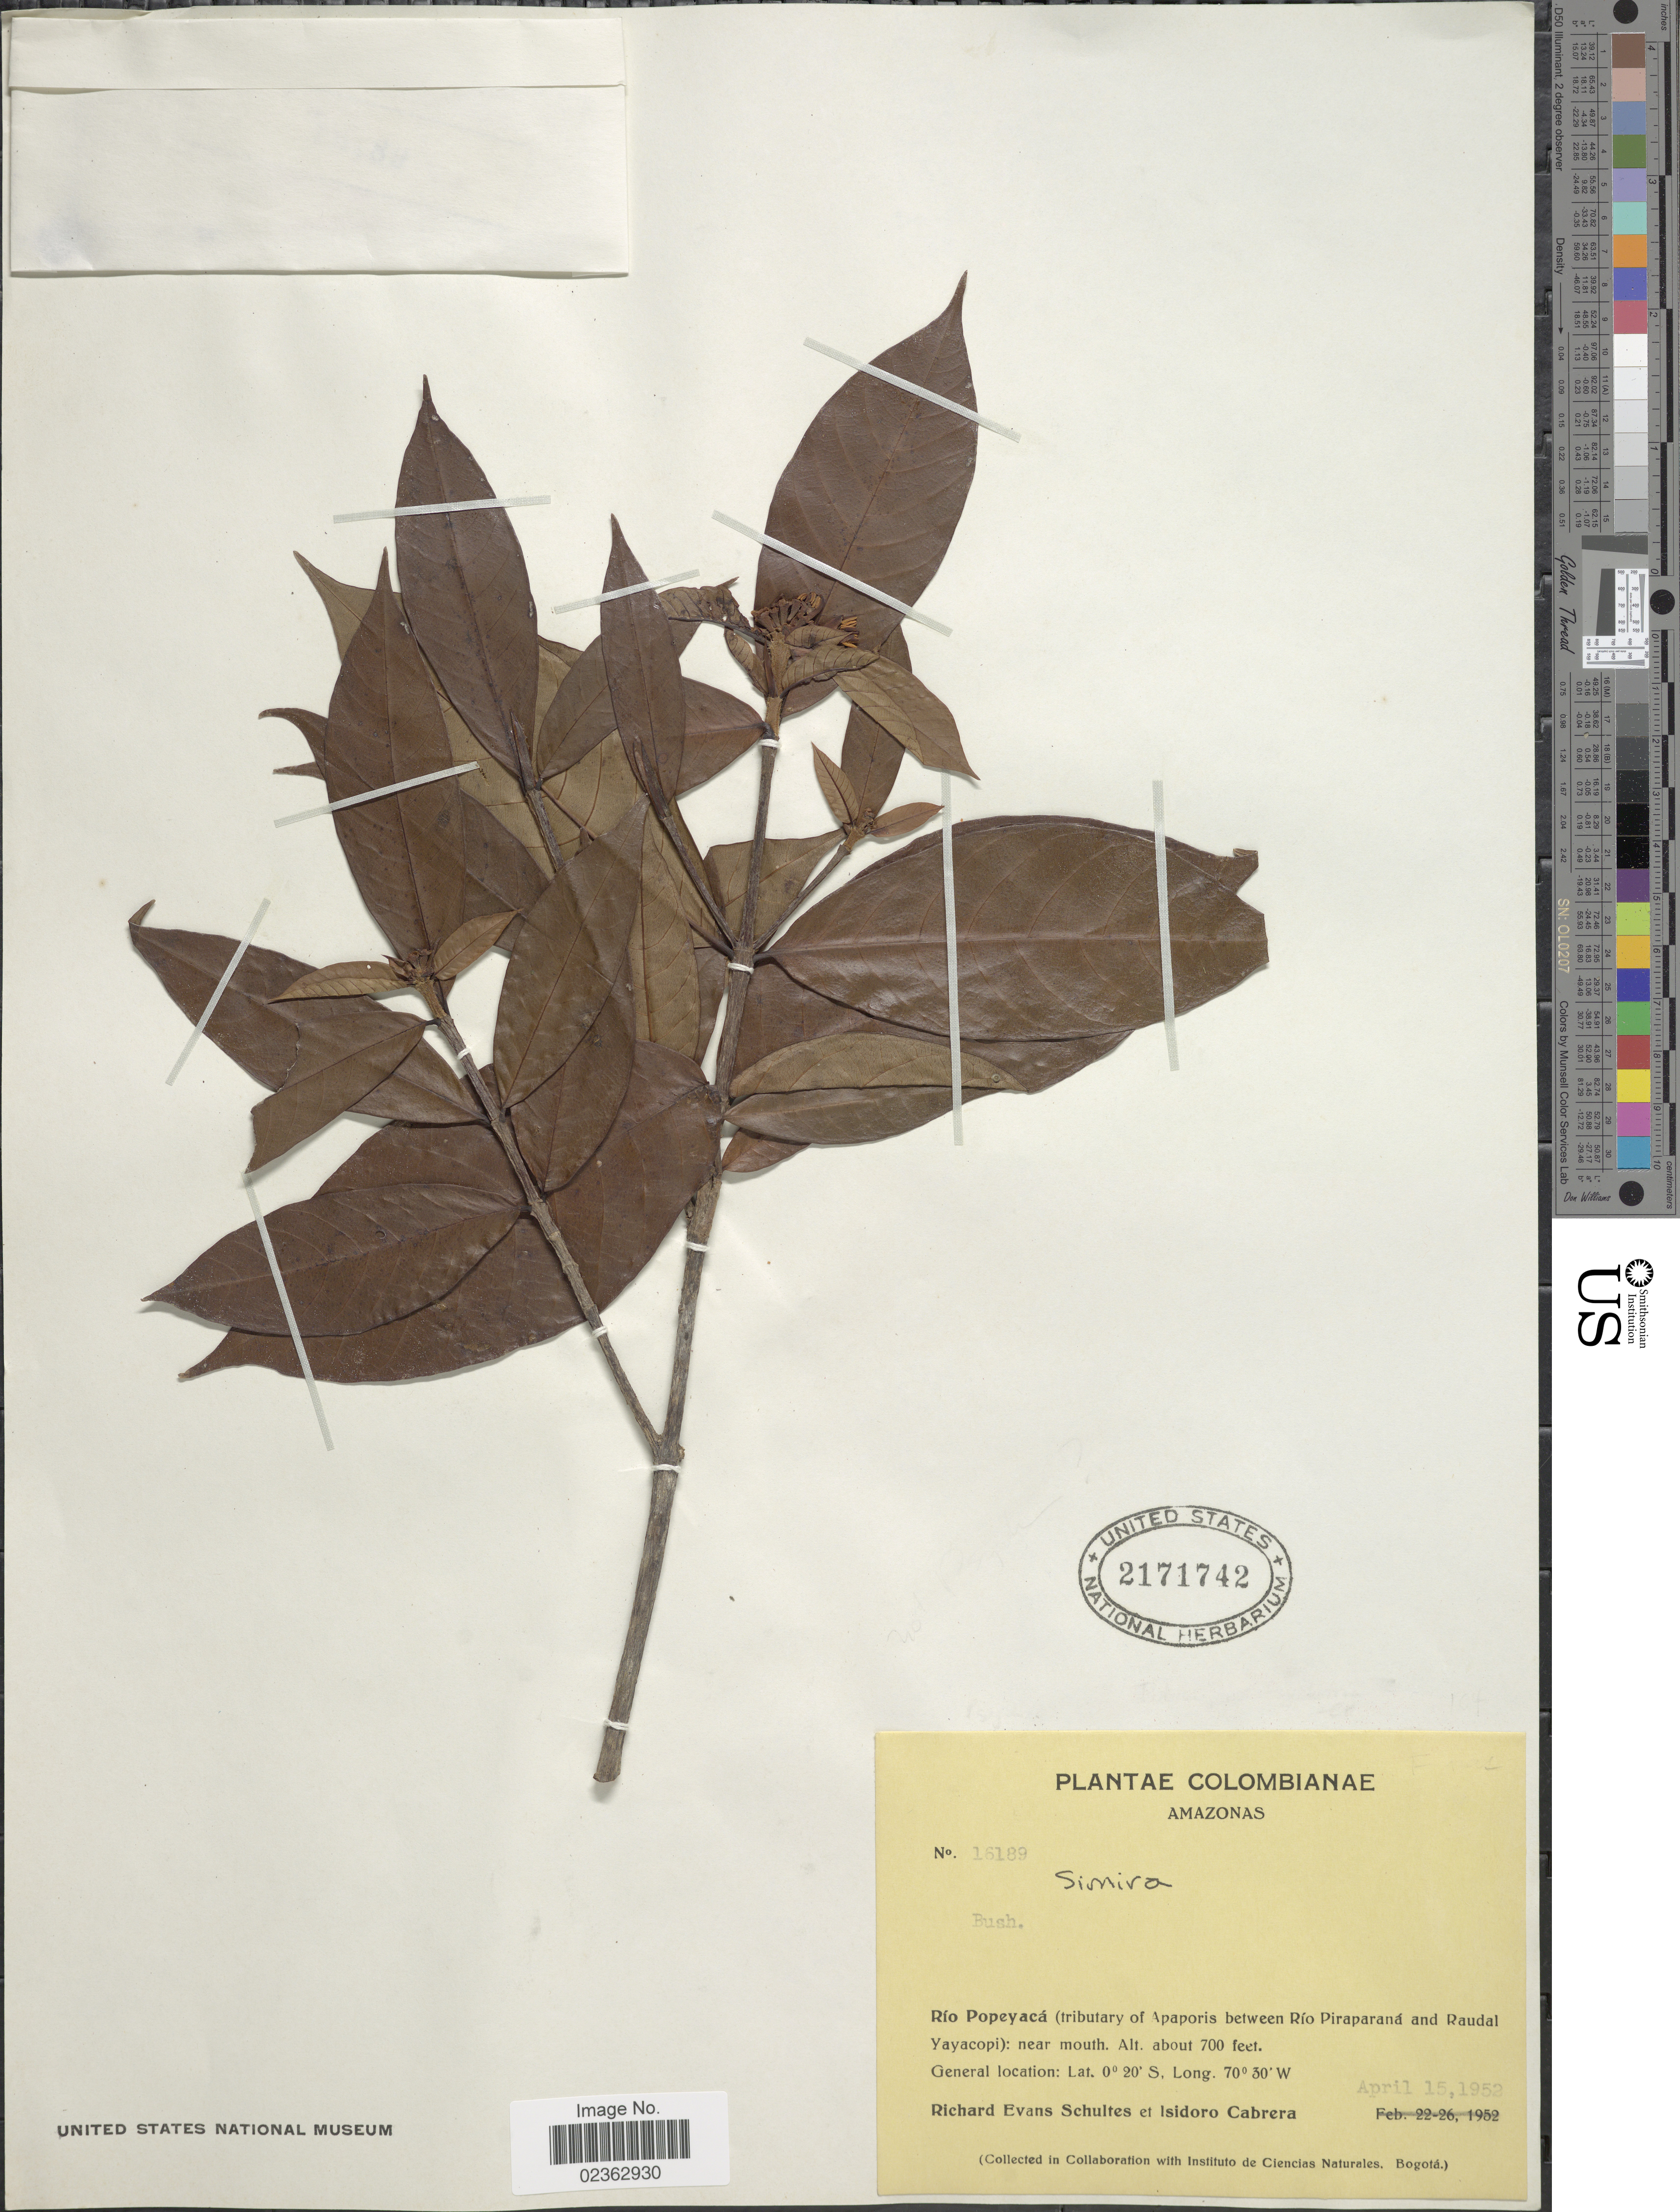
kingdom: Plantae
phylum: Tracheophyta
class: Magnoliopsida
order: Gentianales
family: Rubiaceae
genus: Simira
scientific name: Simira sp.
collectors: R. E. Schultes & I. Cabrera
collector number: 161189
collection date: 1952-04-15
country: Colombia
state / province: Amazônas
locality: Rio Popeyaca (tributary of Apaporis between Rio Piraparana and Raudel Yayacopi): near mouth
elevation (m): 213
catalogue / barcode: US 2171742